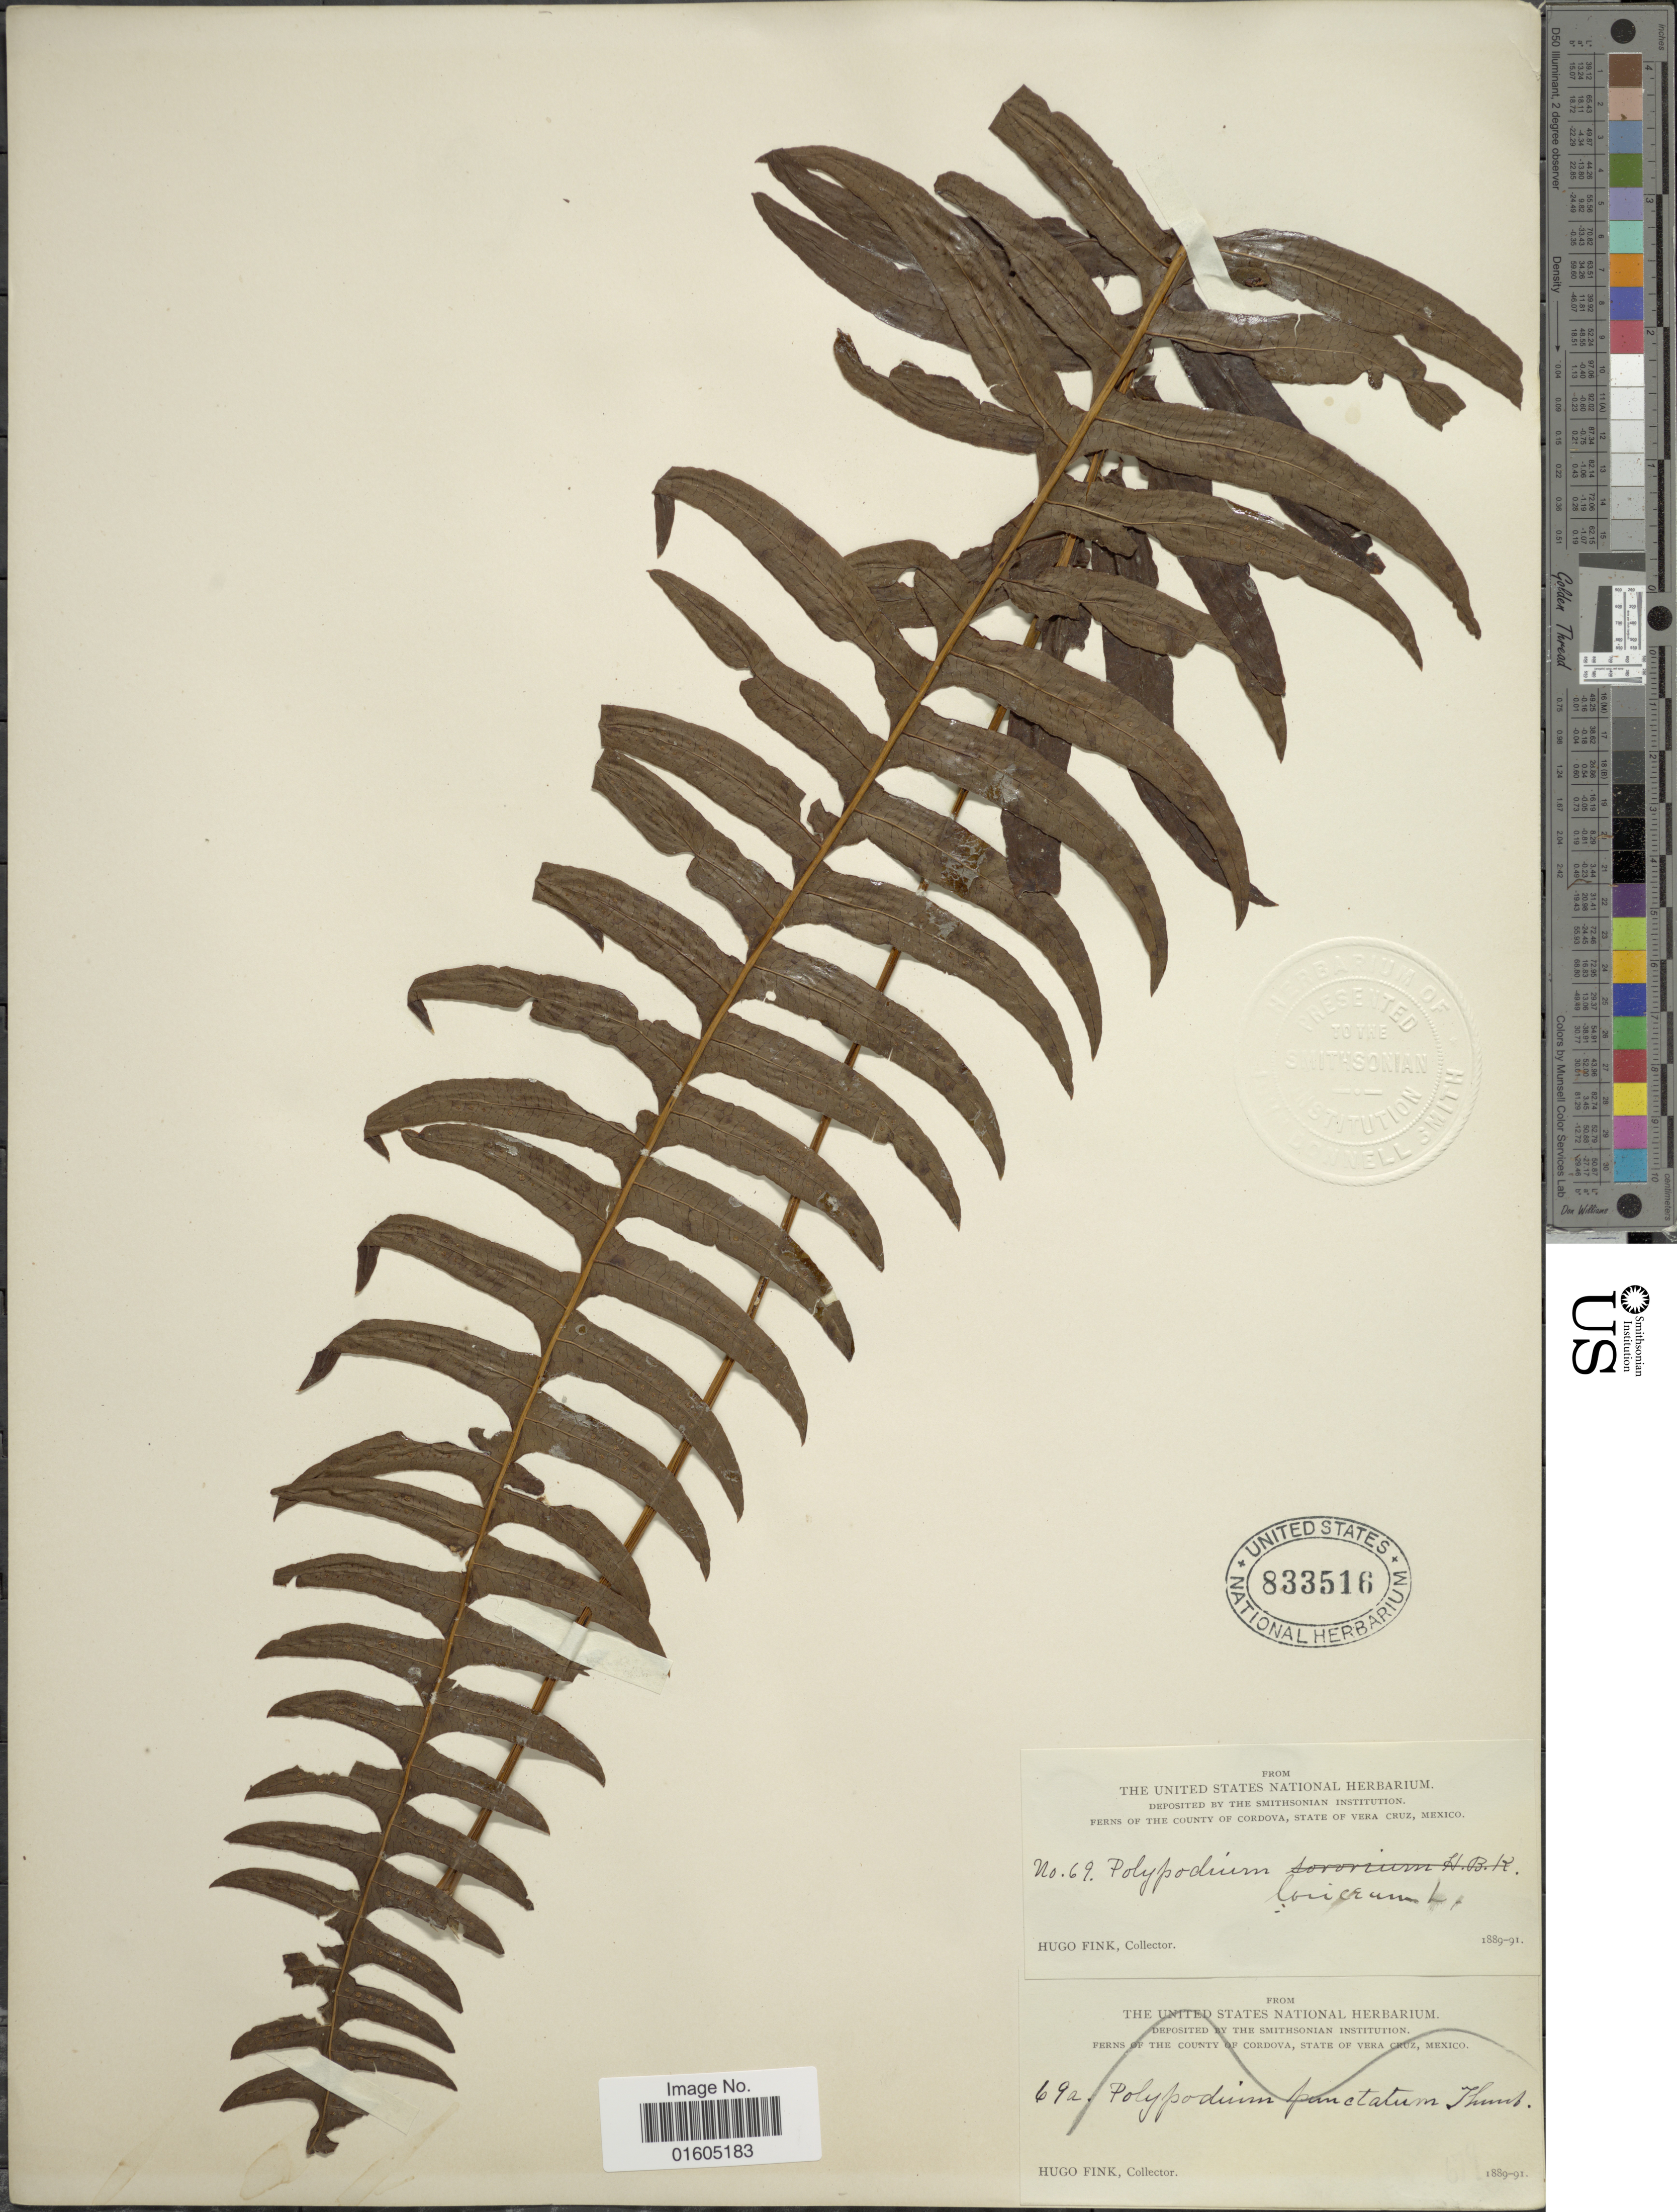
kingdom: Plantae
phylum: Tracheophyta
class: Polypodiopsida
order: Polypodiales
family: Polypodiaceae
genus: Serpocaulon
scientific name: Serpocaulon loriceum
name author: (L.) A.R. Sm.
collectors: H. Fink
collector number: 69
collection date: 1889/1891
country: Mexico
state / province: Veracruz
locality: Cordova, State of Vera Cruz, Mexico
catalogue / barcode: US 833516